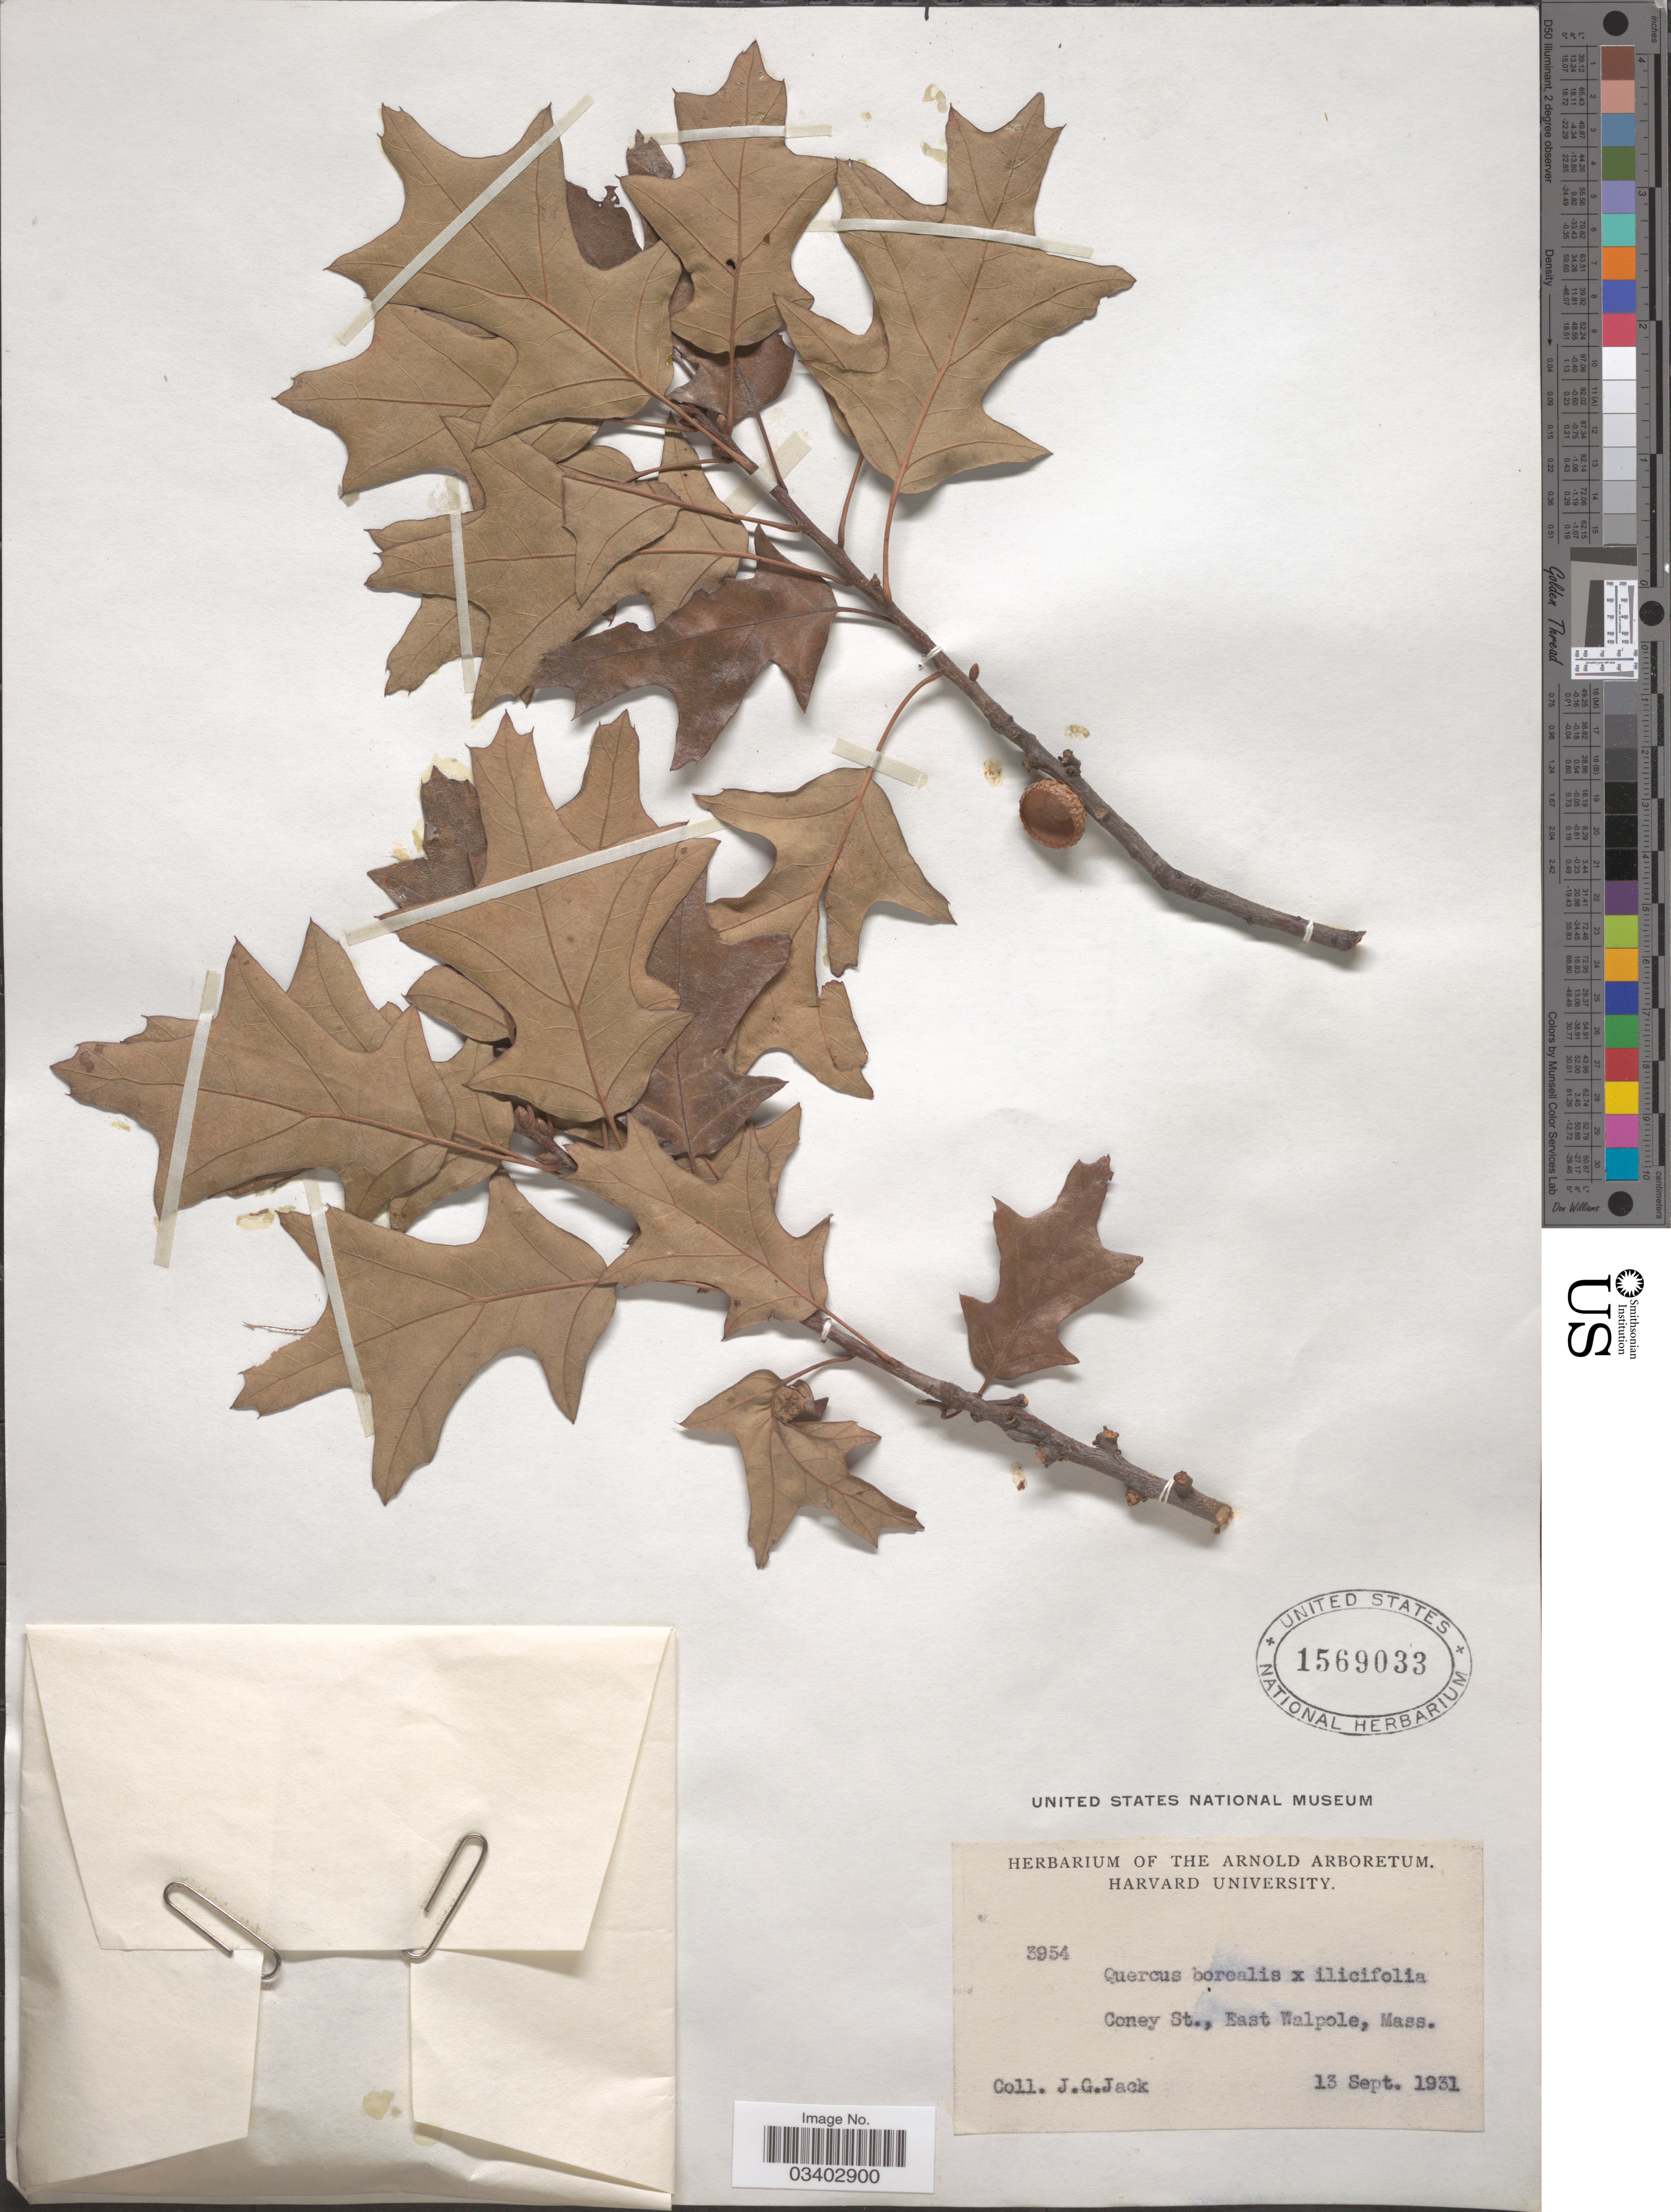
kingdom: Plantae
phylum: Tracheophyta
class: Magnoliopsida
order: Fagales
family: Fagaceae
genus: Quercus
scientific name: Quercus borealis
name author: F. Michx.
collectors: J. G. Jack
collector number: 3954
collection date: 1931-09-13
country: United States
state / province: Massachusetts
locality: Coney St., East Walpole.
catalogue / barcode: US 1569033